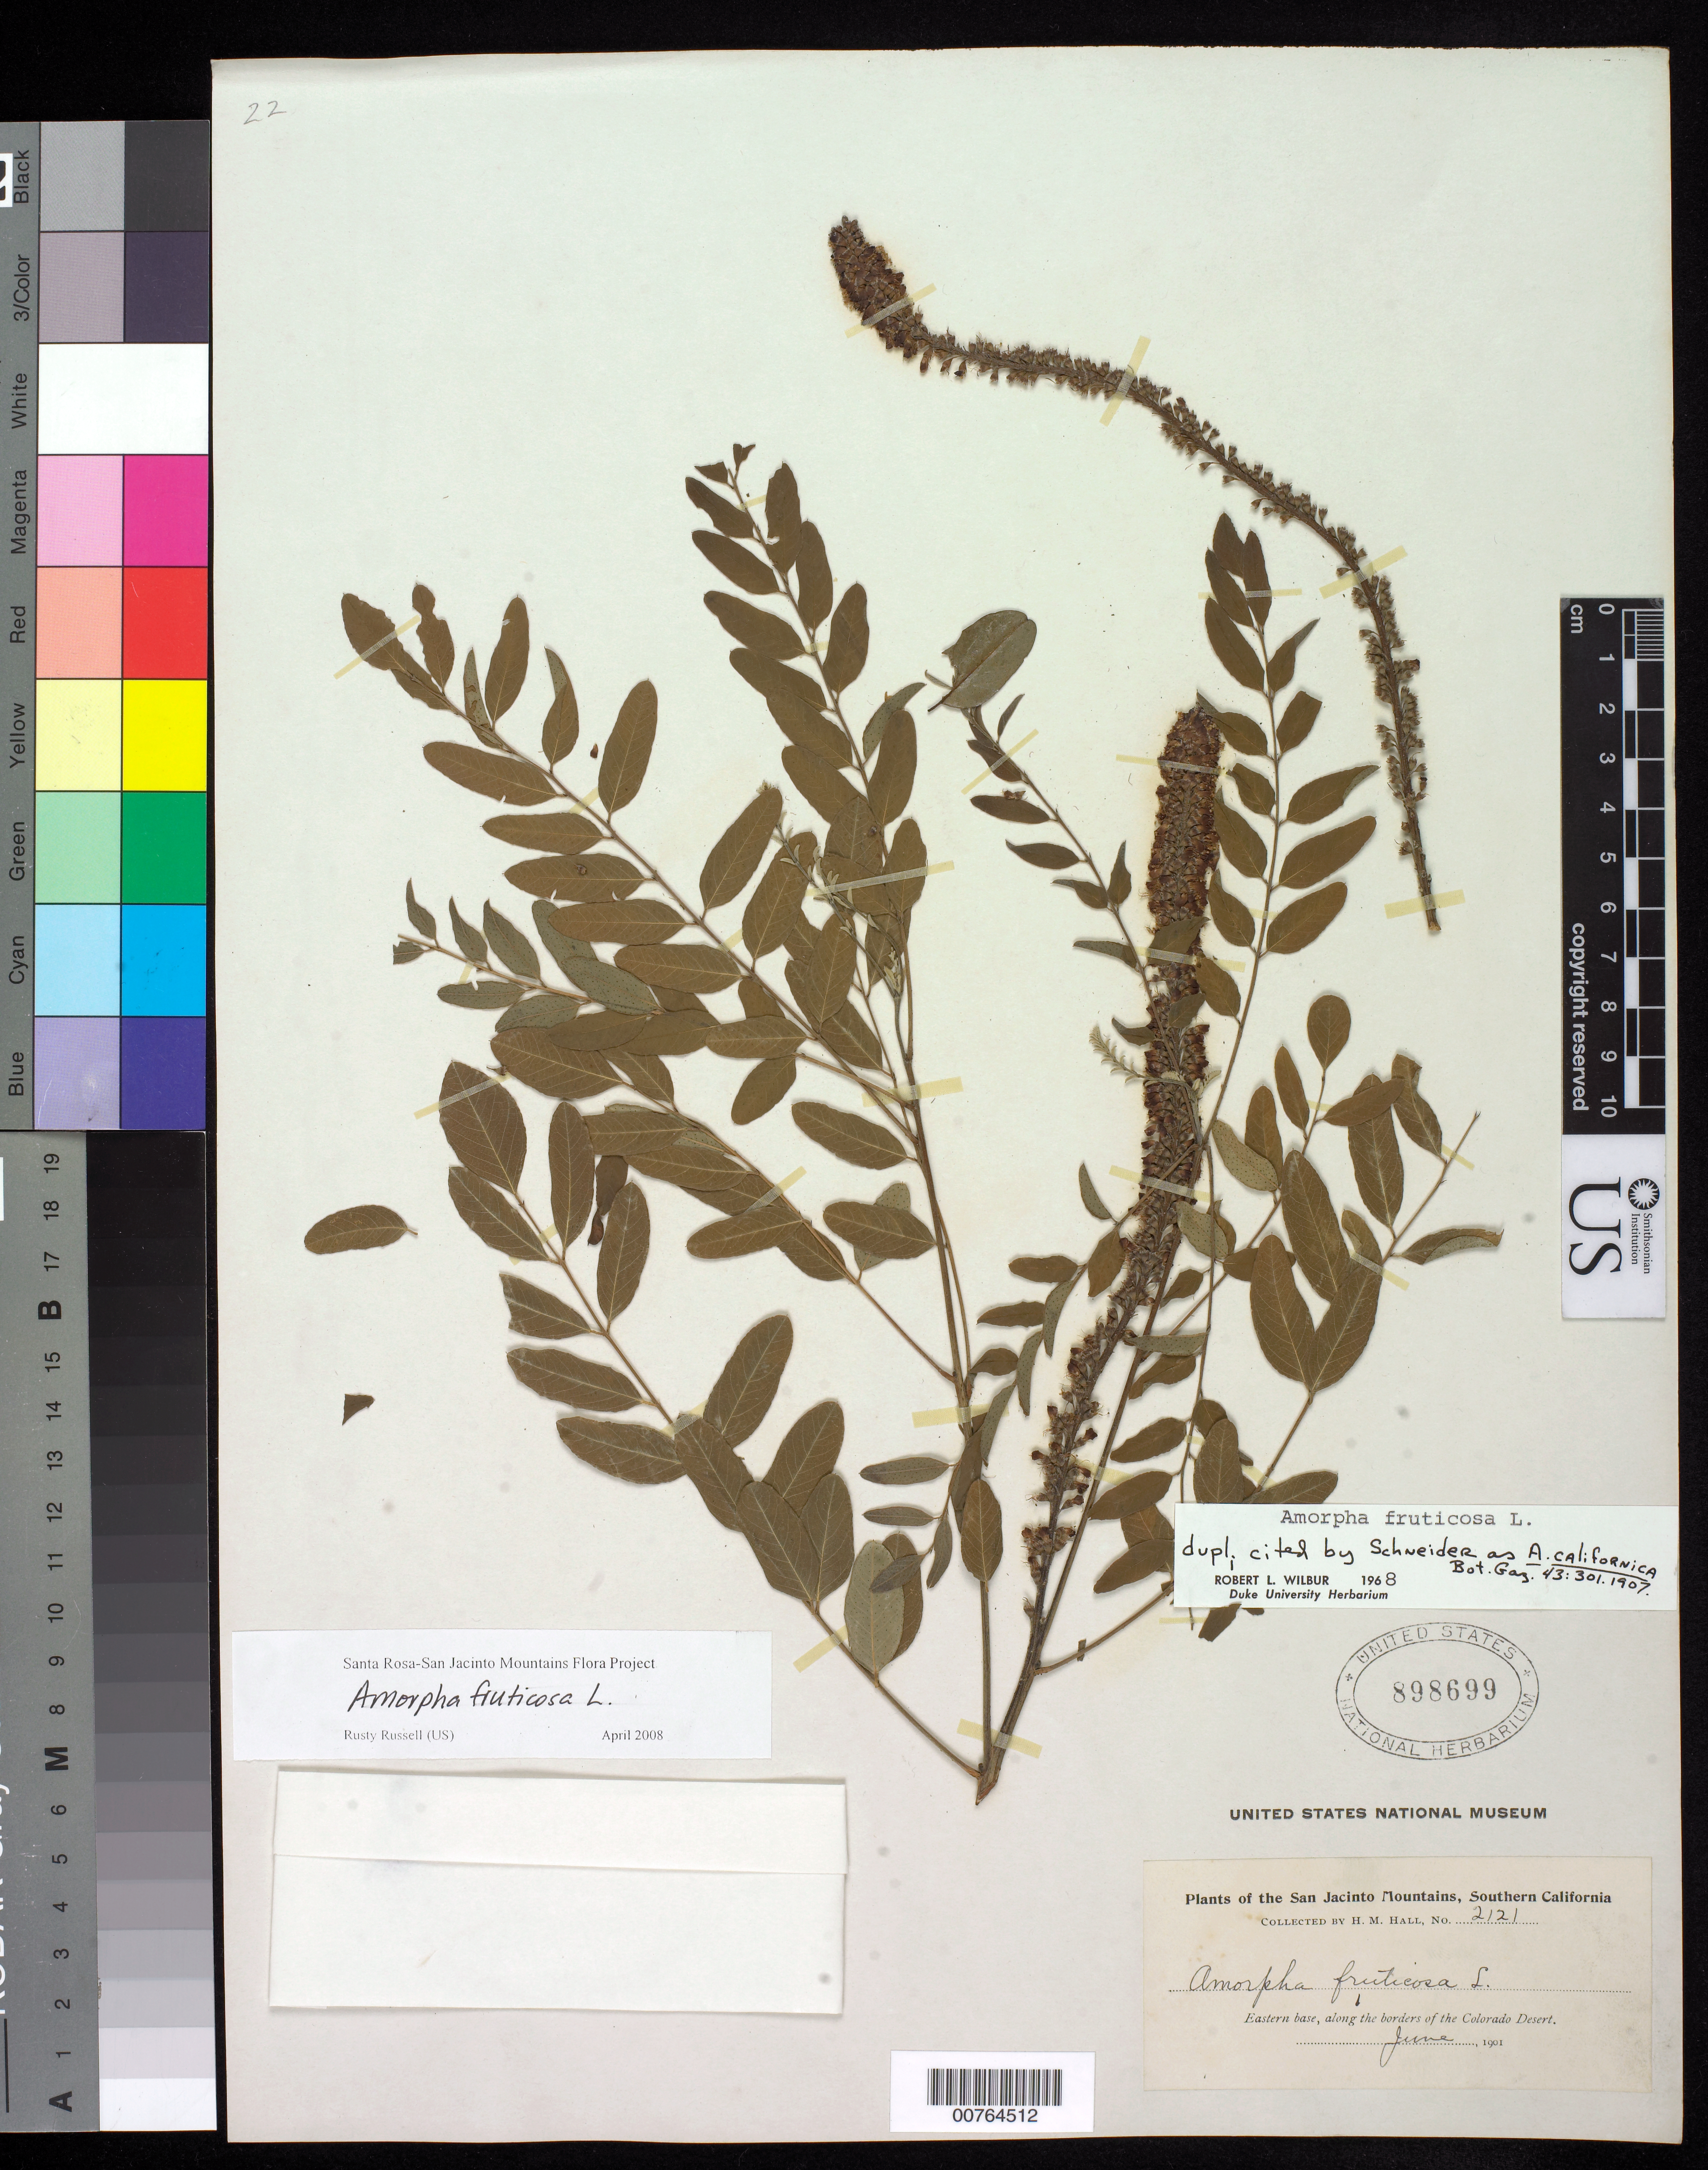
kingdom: Plantae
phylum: Tracheophyta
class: Magnoliopsida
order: Fabales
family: Fabaceae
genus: Amorpha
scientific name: Amorpha fruticosa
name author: L.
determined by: Wilbur, R. L.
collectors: H. M. Hall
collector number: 2121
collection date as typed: Jun 1901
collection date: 1901-06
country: United States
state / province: California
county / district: Riverside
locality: San Jacinto Mountains, eastern base, border of Colorado Desert.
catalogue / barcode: US 898699